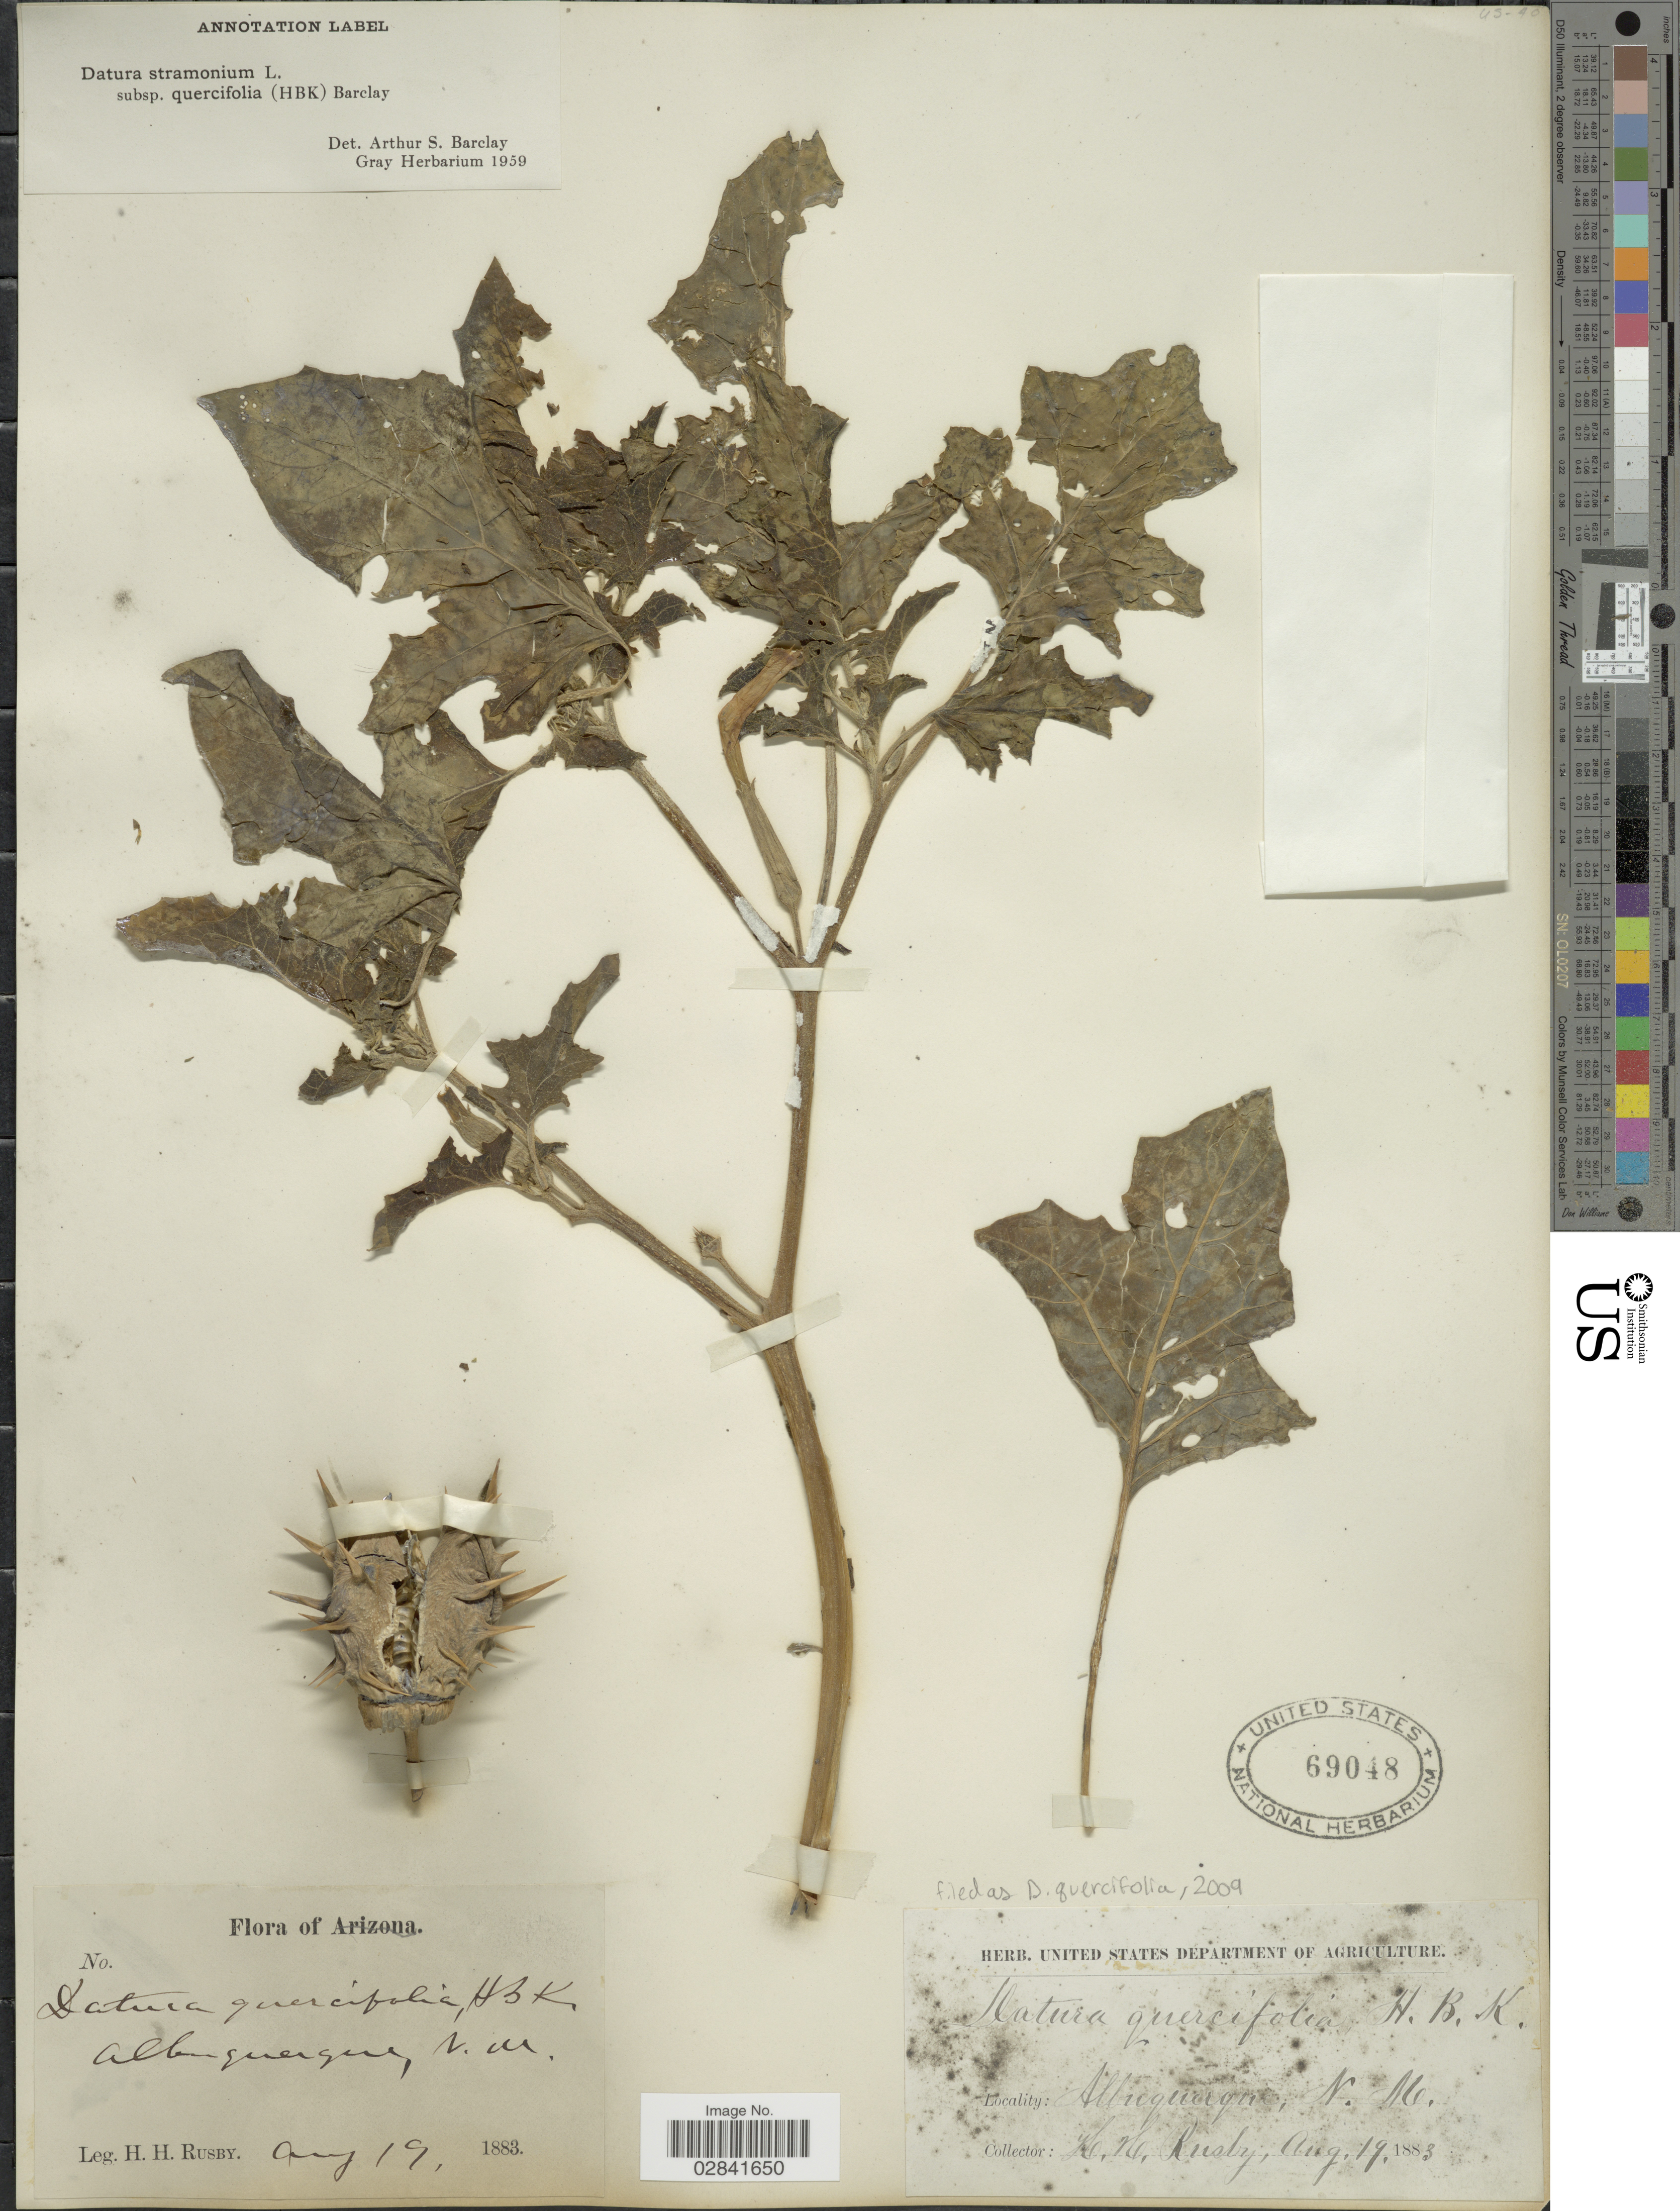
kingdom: Plantae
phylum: Tracheophyta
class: Magnoliopsida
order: Solanales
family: Solanaceae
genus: Datura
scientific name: Datura quercifolia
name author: Kunth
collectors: H. H. Rusby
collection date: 1883-08-19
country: United States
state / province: New Mexico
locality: Albuquerque.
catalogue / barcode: US 69048